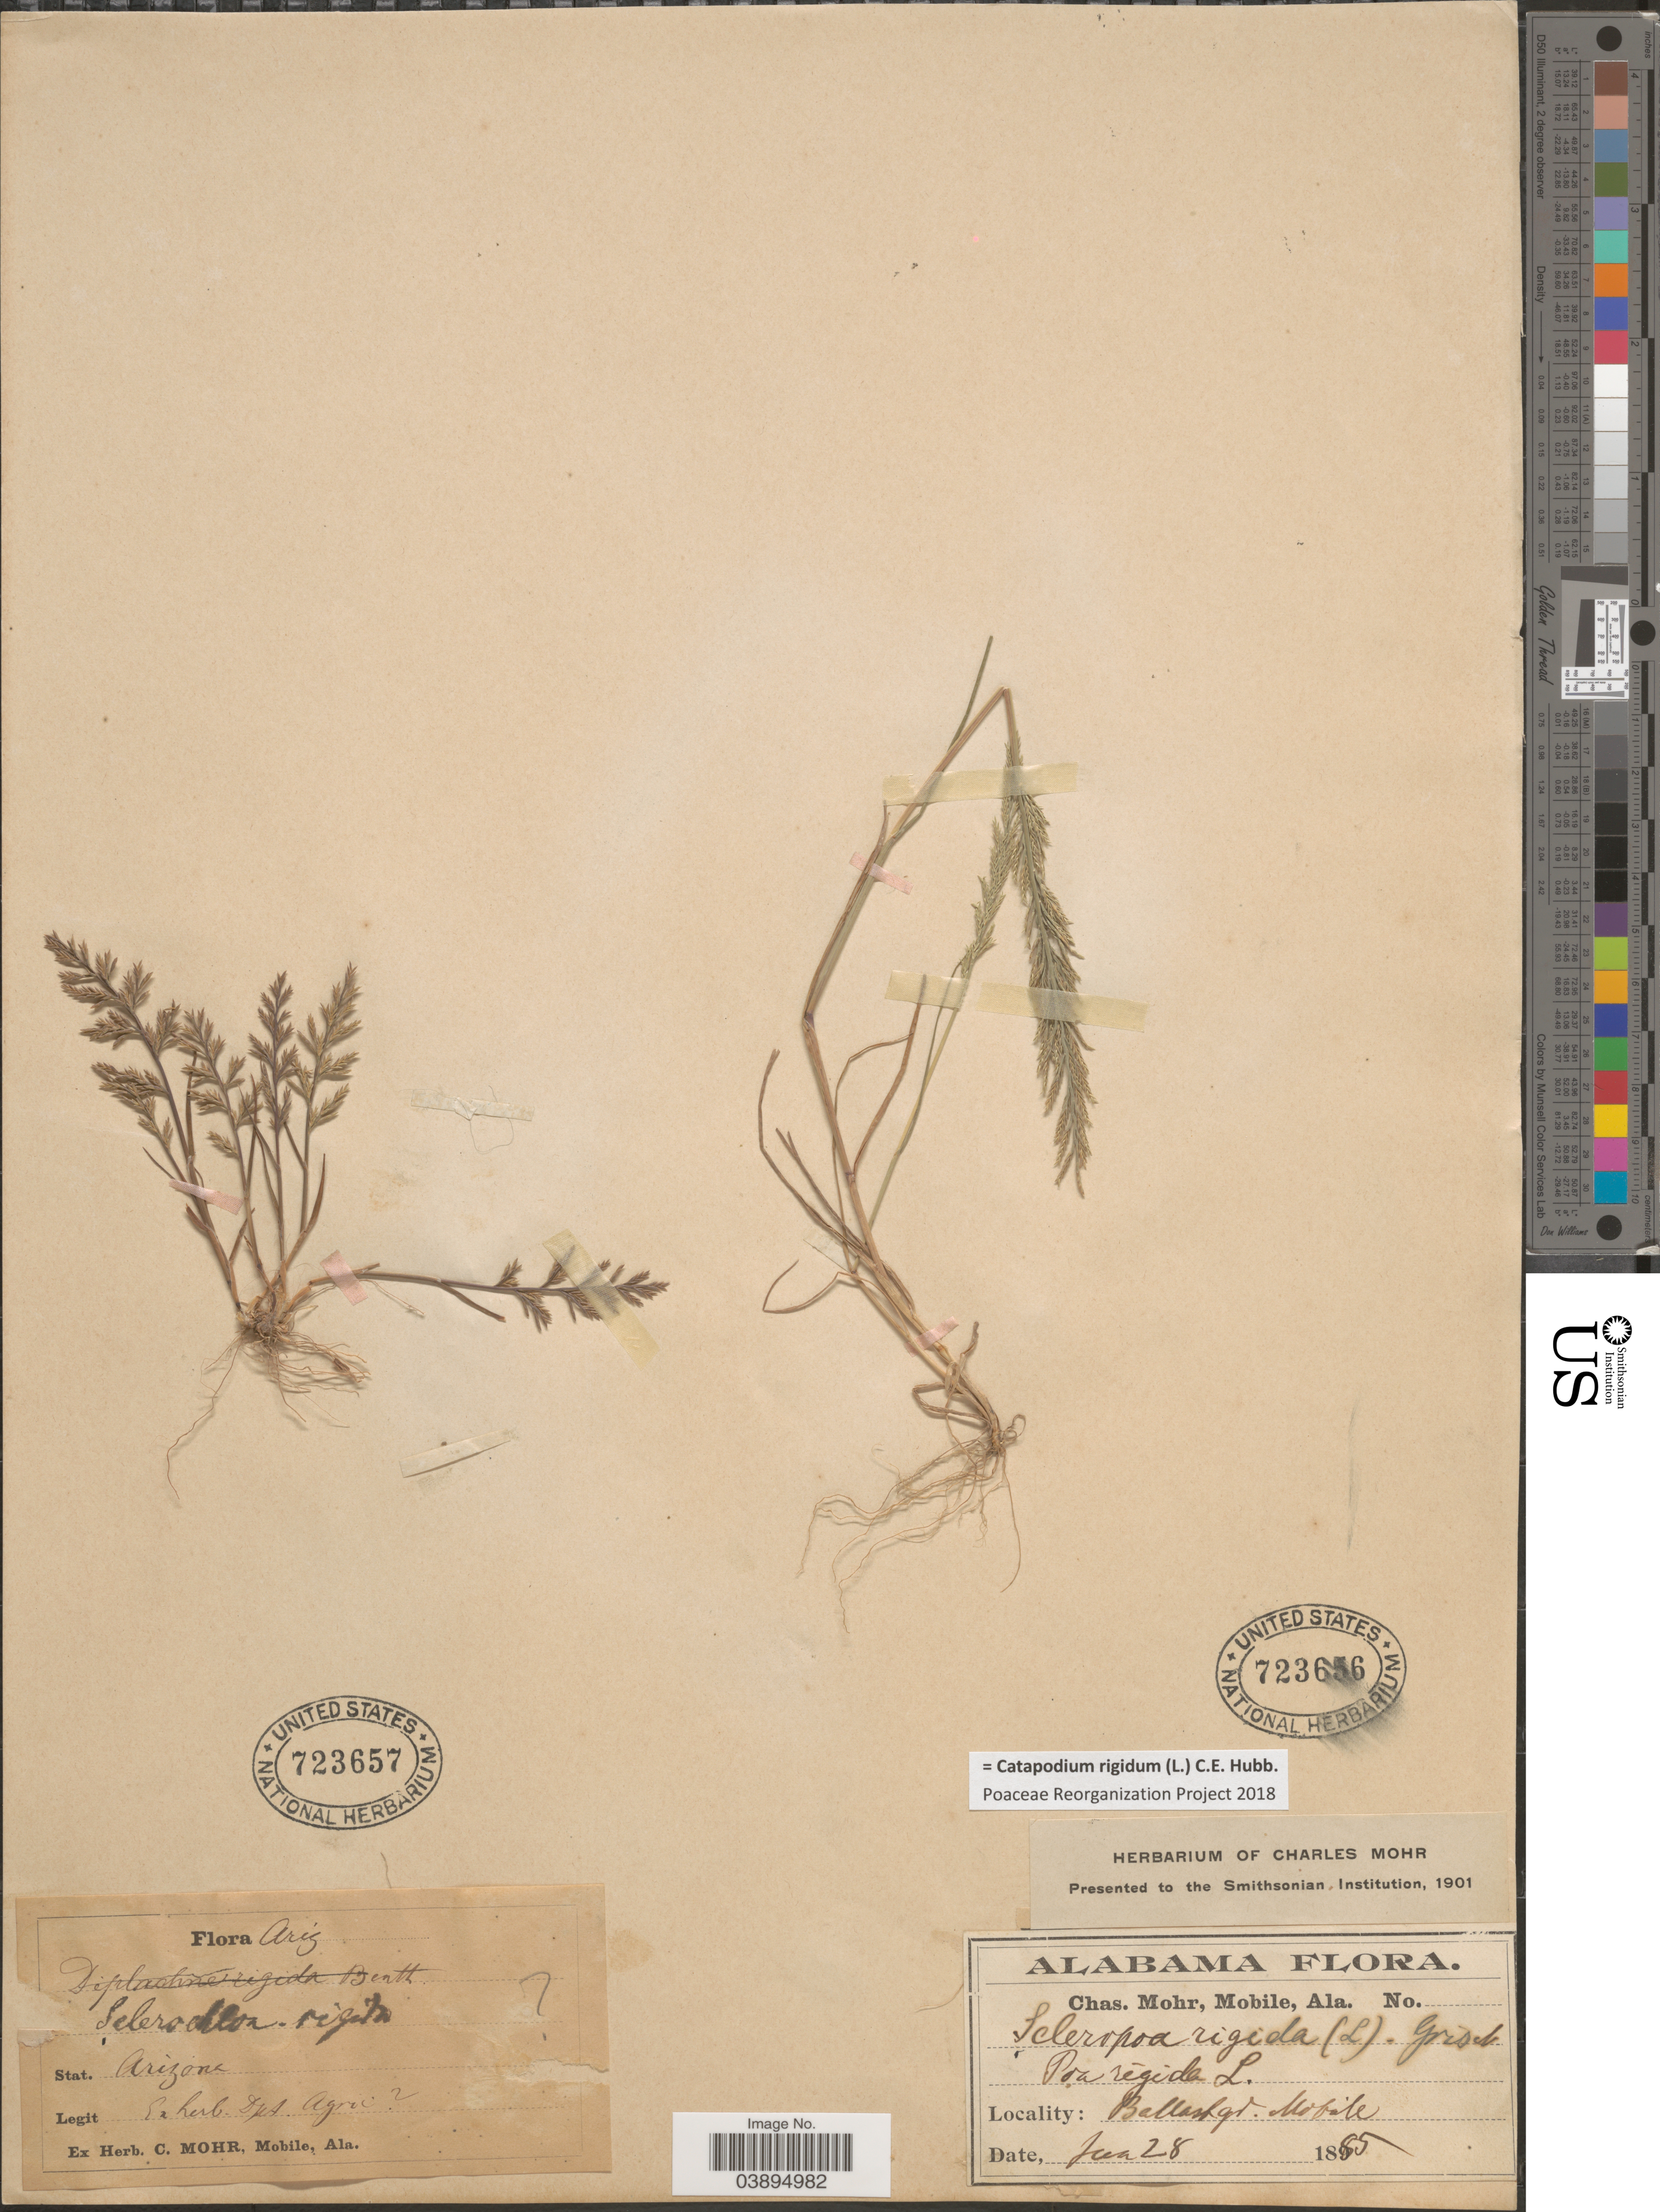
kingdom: Plantae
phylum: Tracheophyta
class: Liliopsida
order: Poales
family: Poaceae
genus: Catapodium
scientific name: Catapodium rigidum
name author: (L.) C.E. Hubb.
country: United States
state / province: Arizona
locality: Stat. Arizona.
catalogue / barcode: US 723657